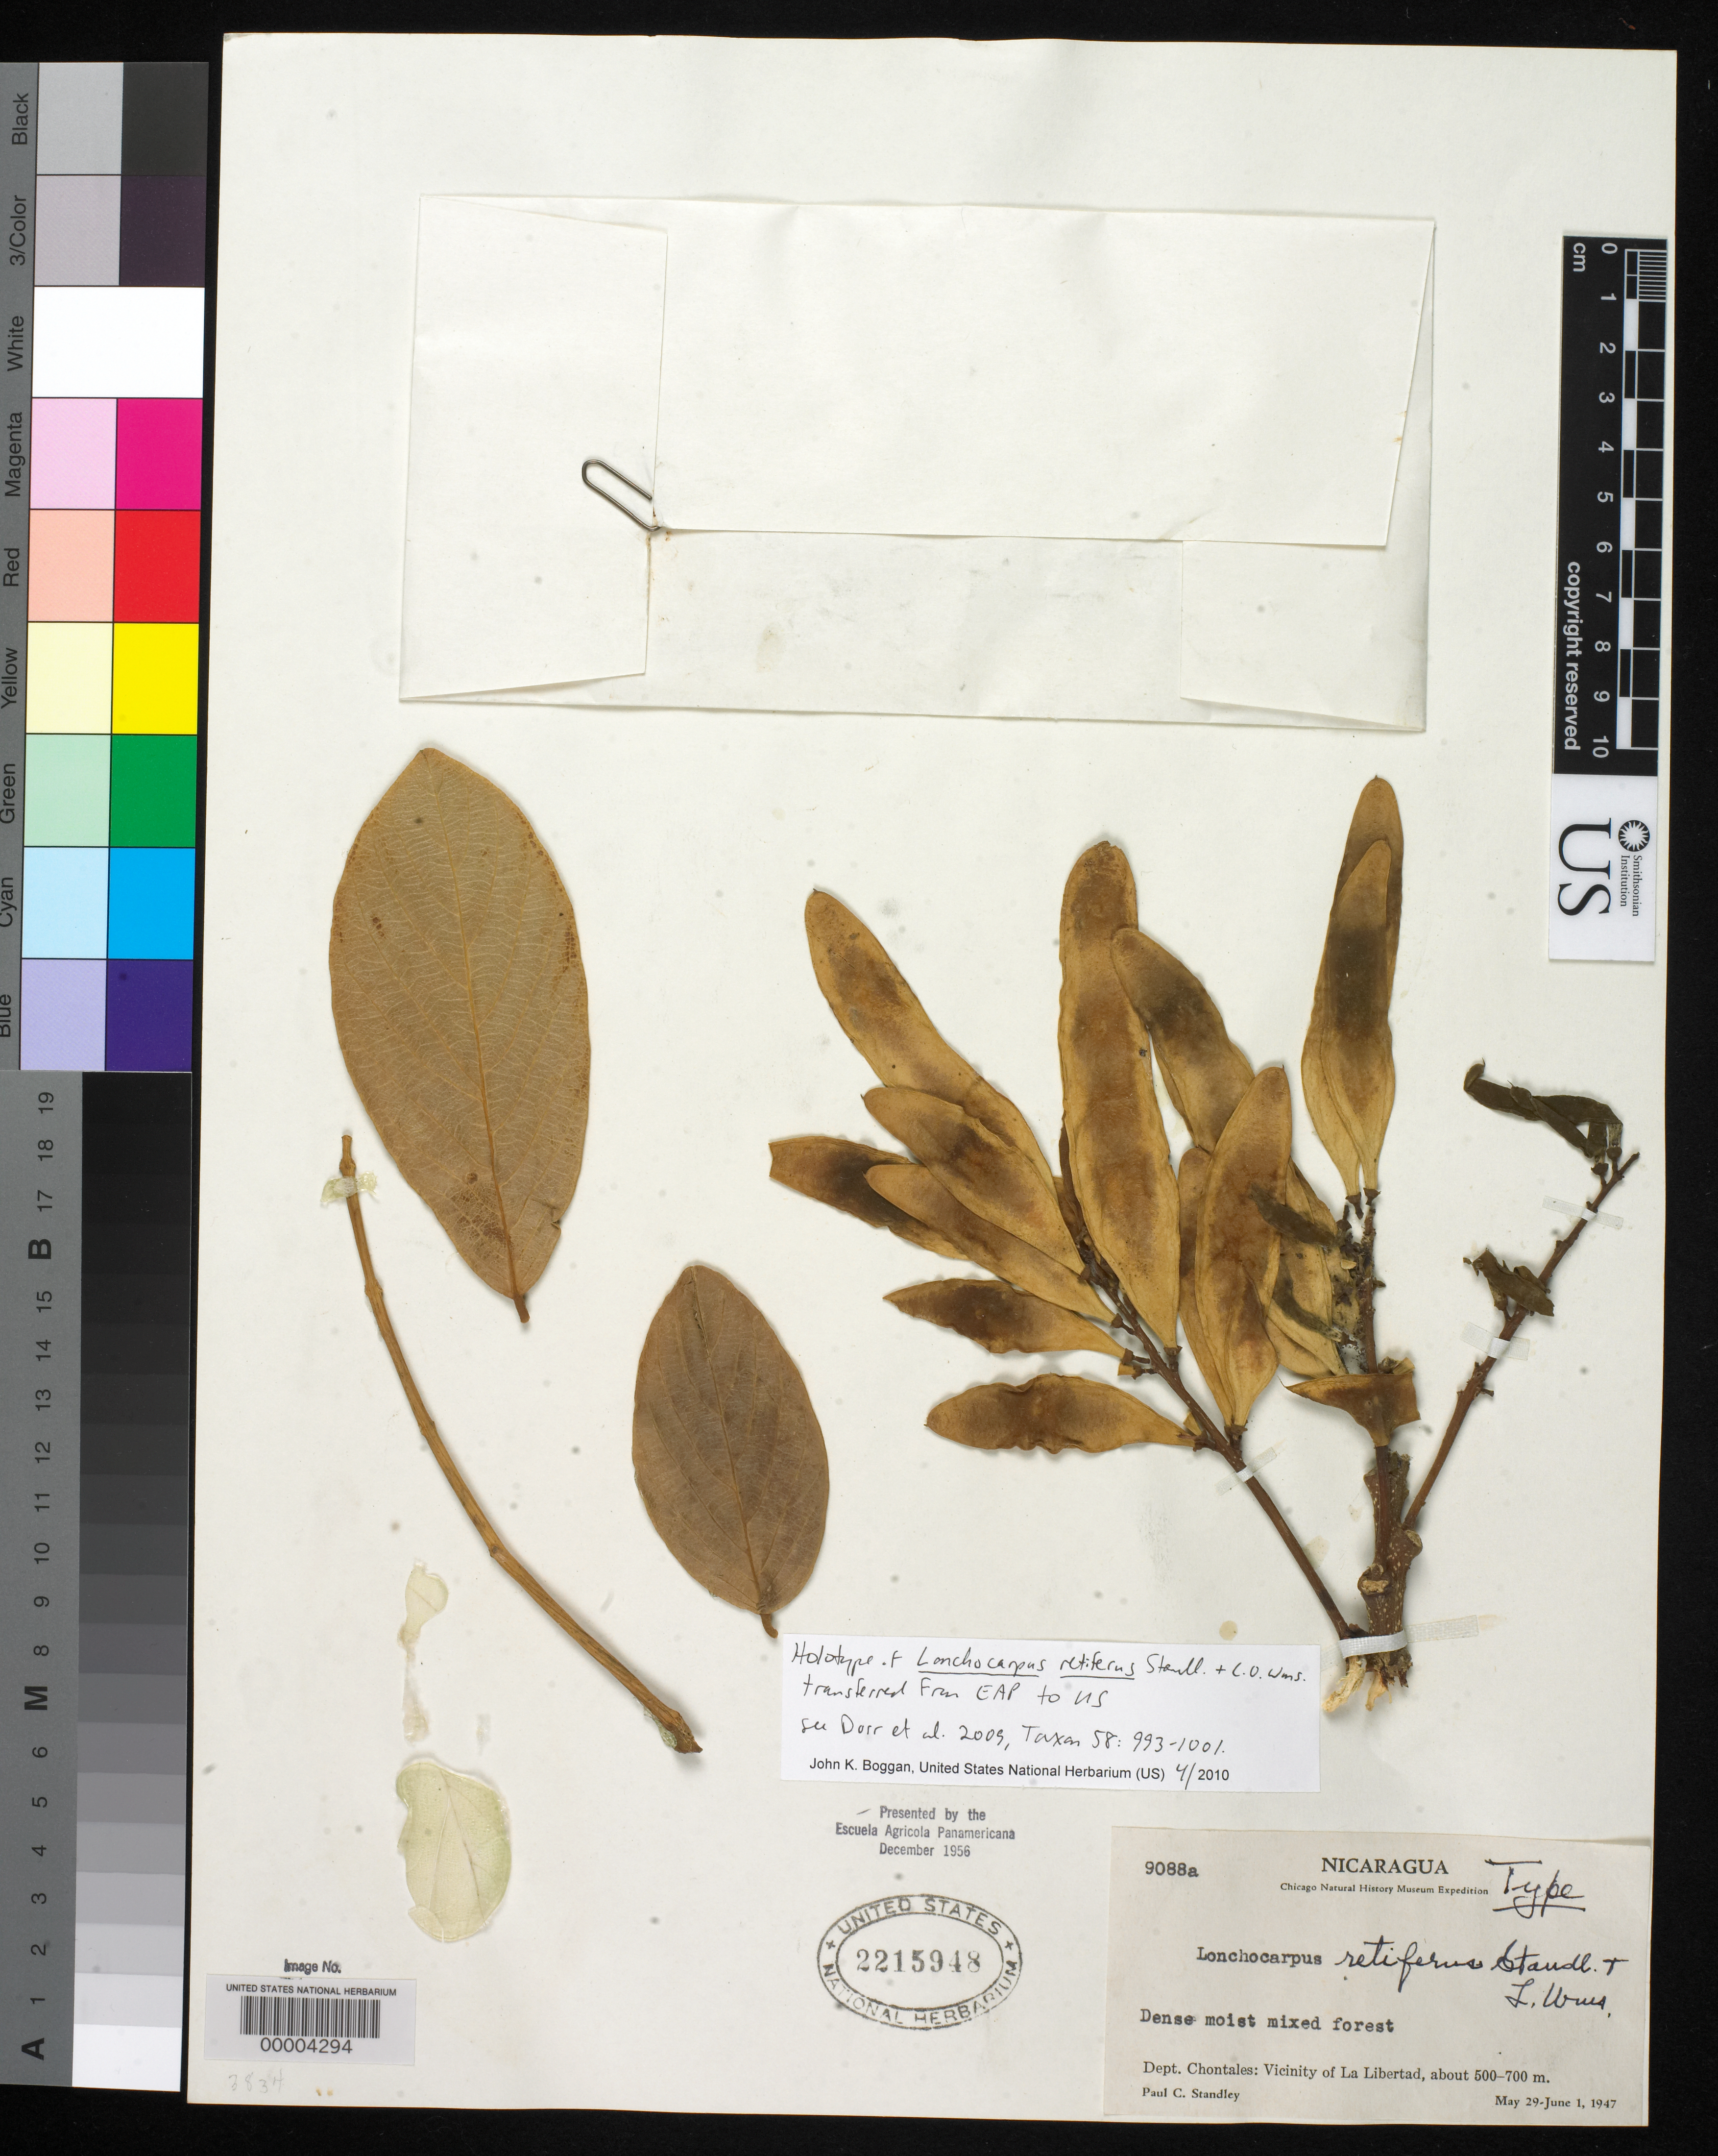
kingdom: Plantae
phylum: Tracheophyta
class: Magnoliopsida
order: Fabales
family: Fabaceae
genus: Lonchocarpus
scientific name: Lonchocarpus retiferus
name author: Standl. & L.O. Williams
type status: Holotype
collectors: P. C. Standley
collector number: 9088 a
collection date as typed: May 1947 to -- Jun 1947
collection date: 1947-05/1947-06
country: Nicaragua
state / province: Chontales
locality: La Libertad.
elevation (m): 700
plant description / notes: "Presented by the Escuela Agricola Panamericana December 1956." Holotype, transferred from EAP to US (see Dorr et al. 2009, Taxon 58: 993-1001).; Epithet corrected to "retifer" in Tropicos (Apr. 2010).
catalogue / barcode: US 2215948